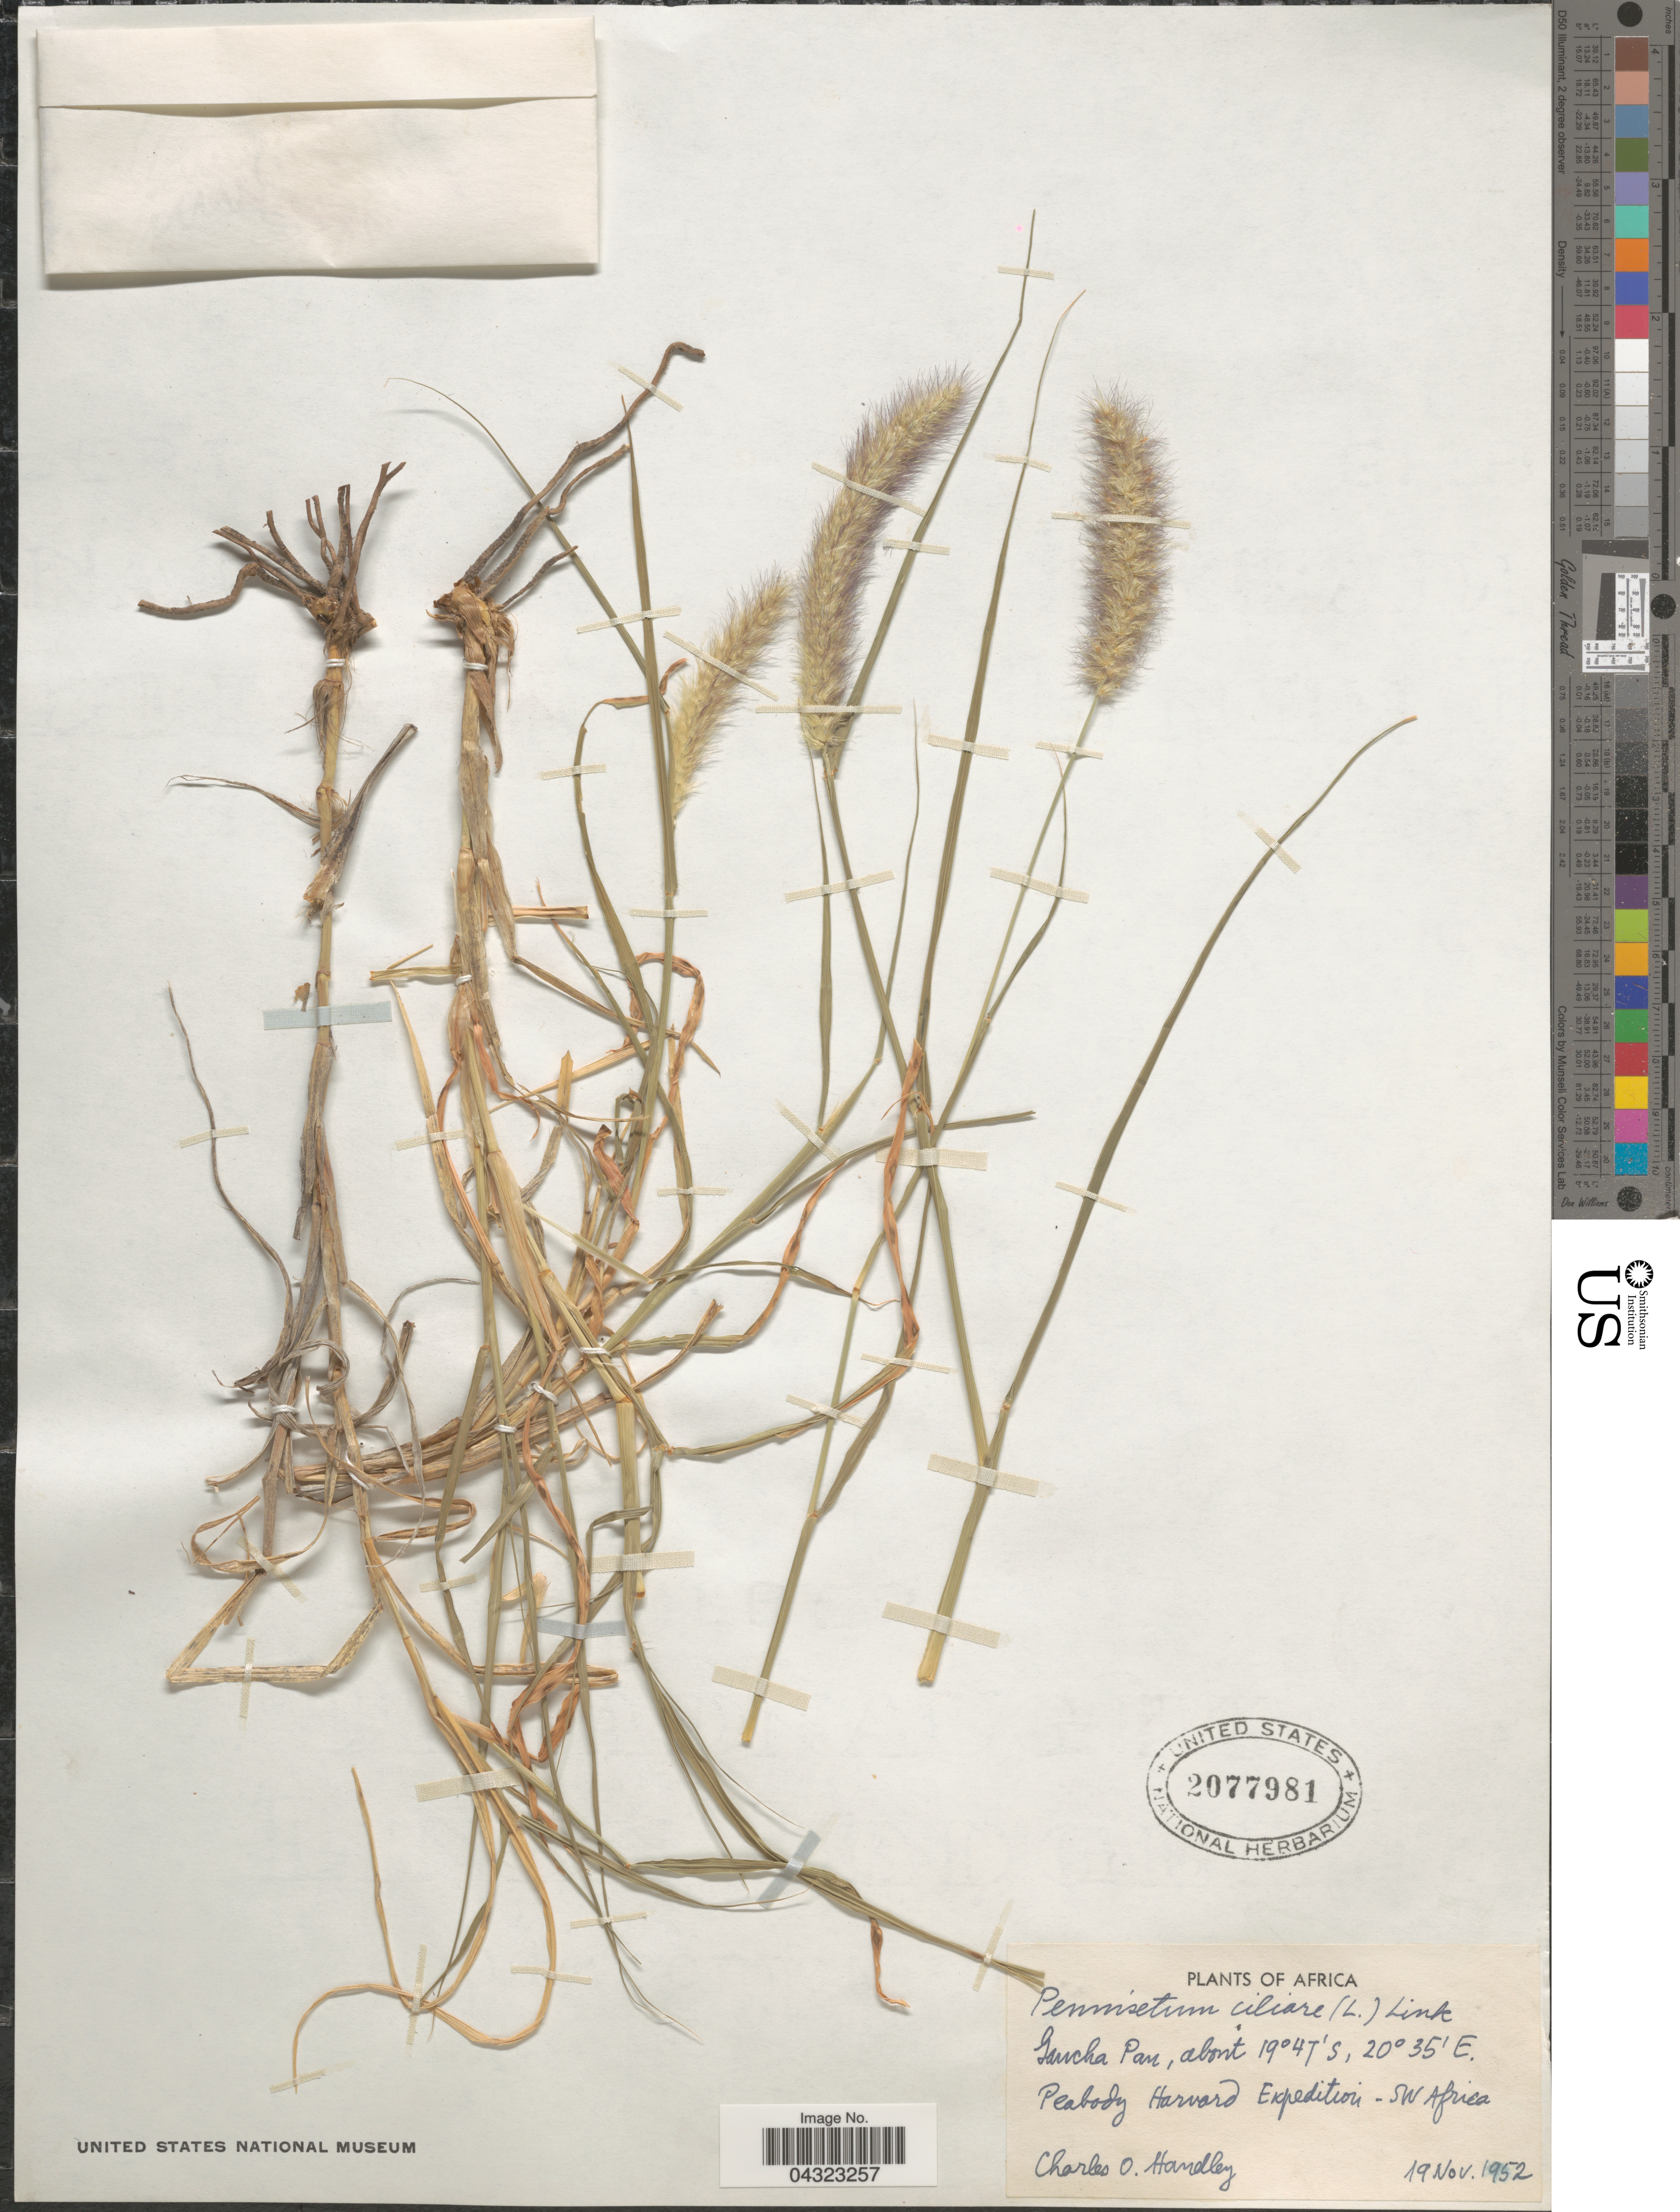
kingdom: Plantae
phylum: Tracheophyta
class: Liliopsida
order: Poales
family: Poaceae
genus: Cenchrus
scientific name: Cenchrus ciliaris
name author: L.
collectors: C. O. Handley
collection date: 1952-11-19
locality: Africa. Gancha Pan. Peabody Harvard Expedition - SW Africa.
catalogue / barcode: US 2077981